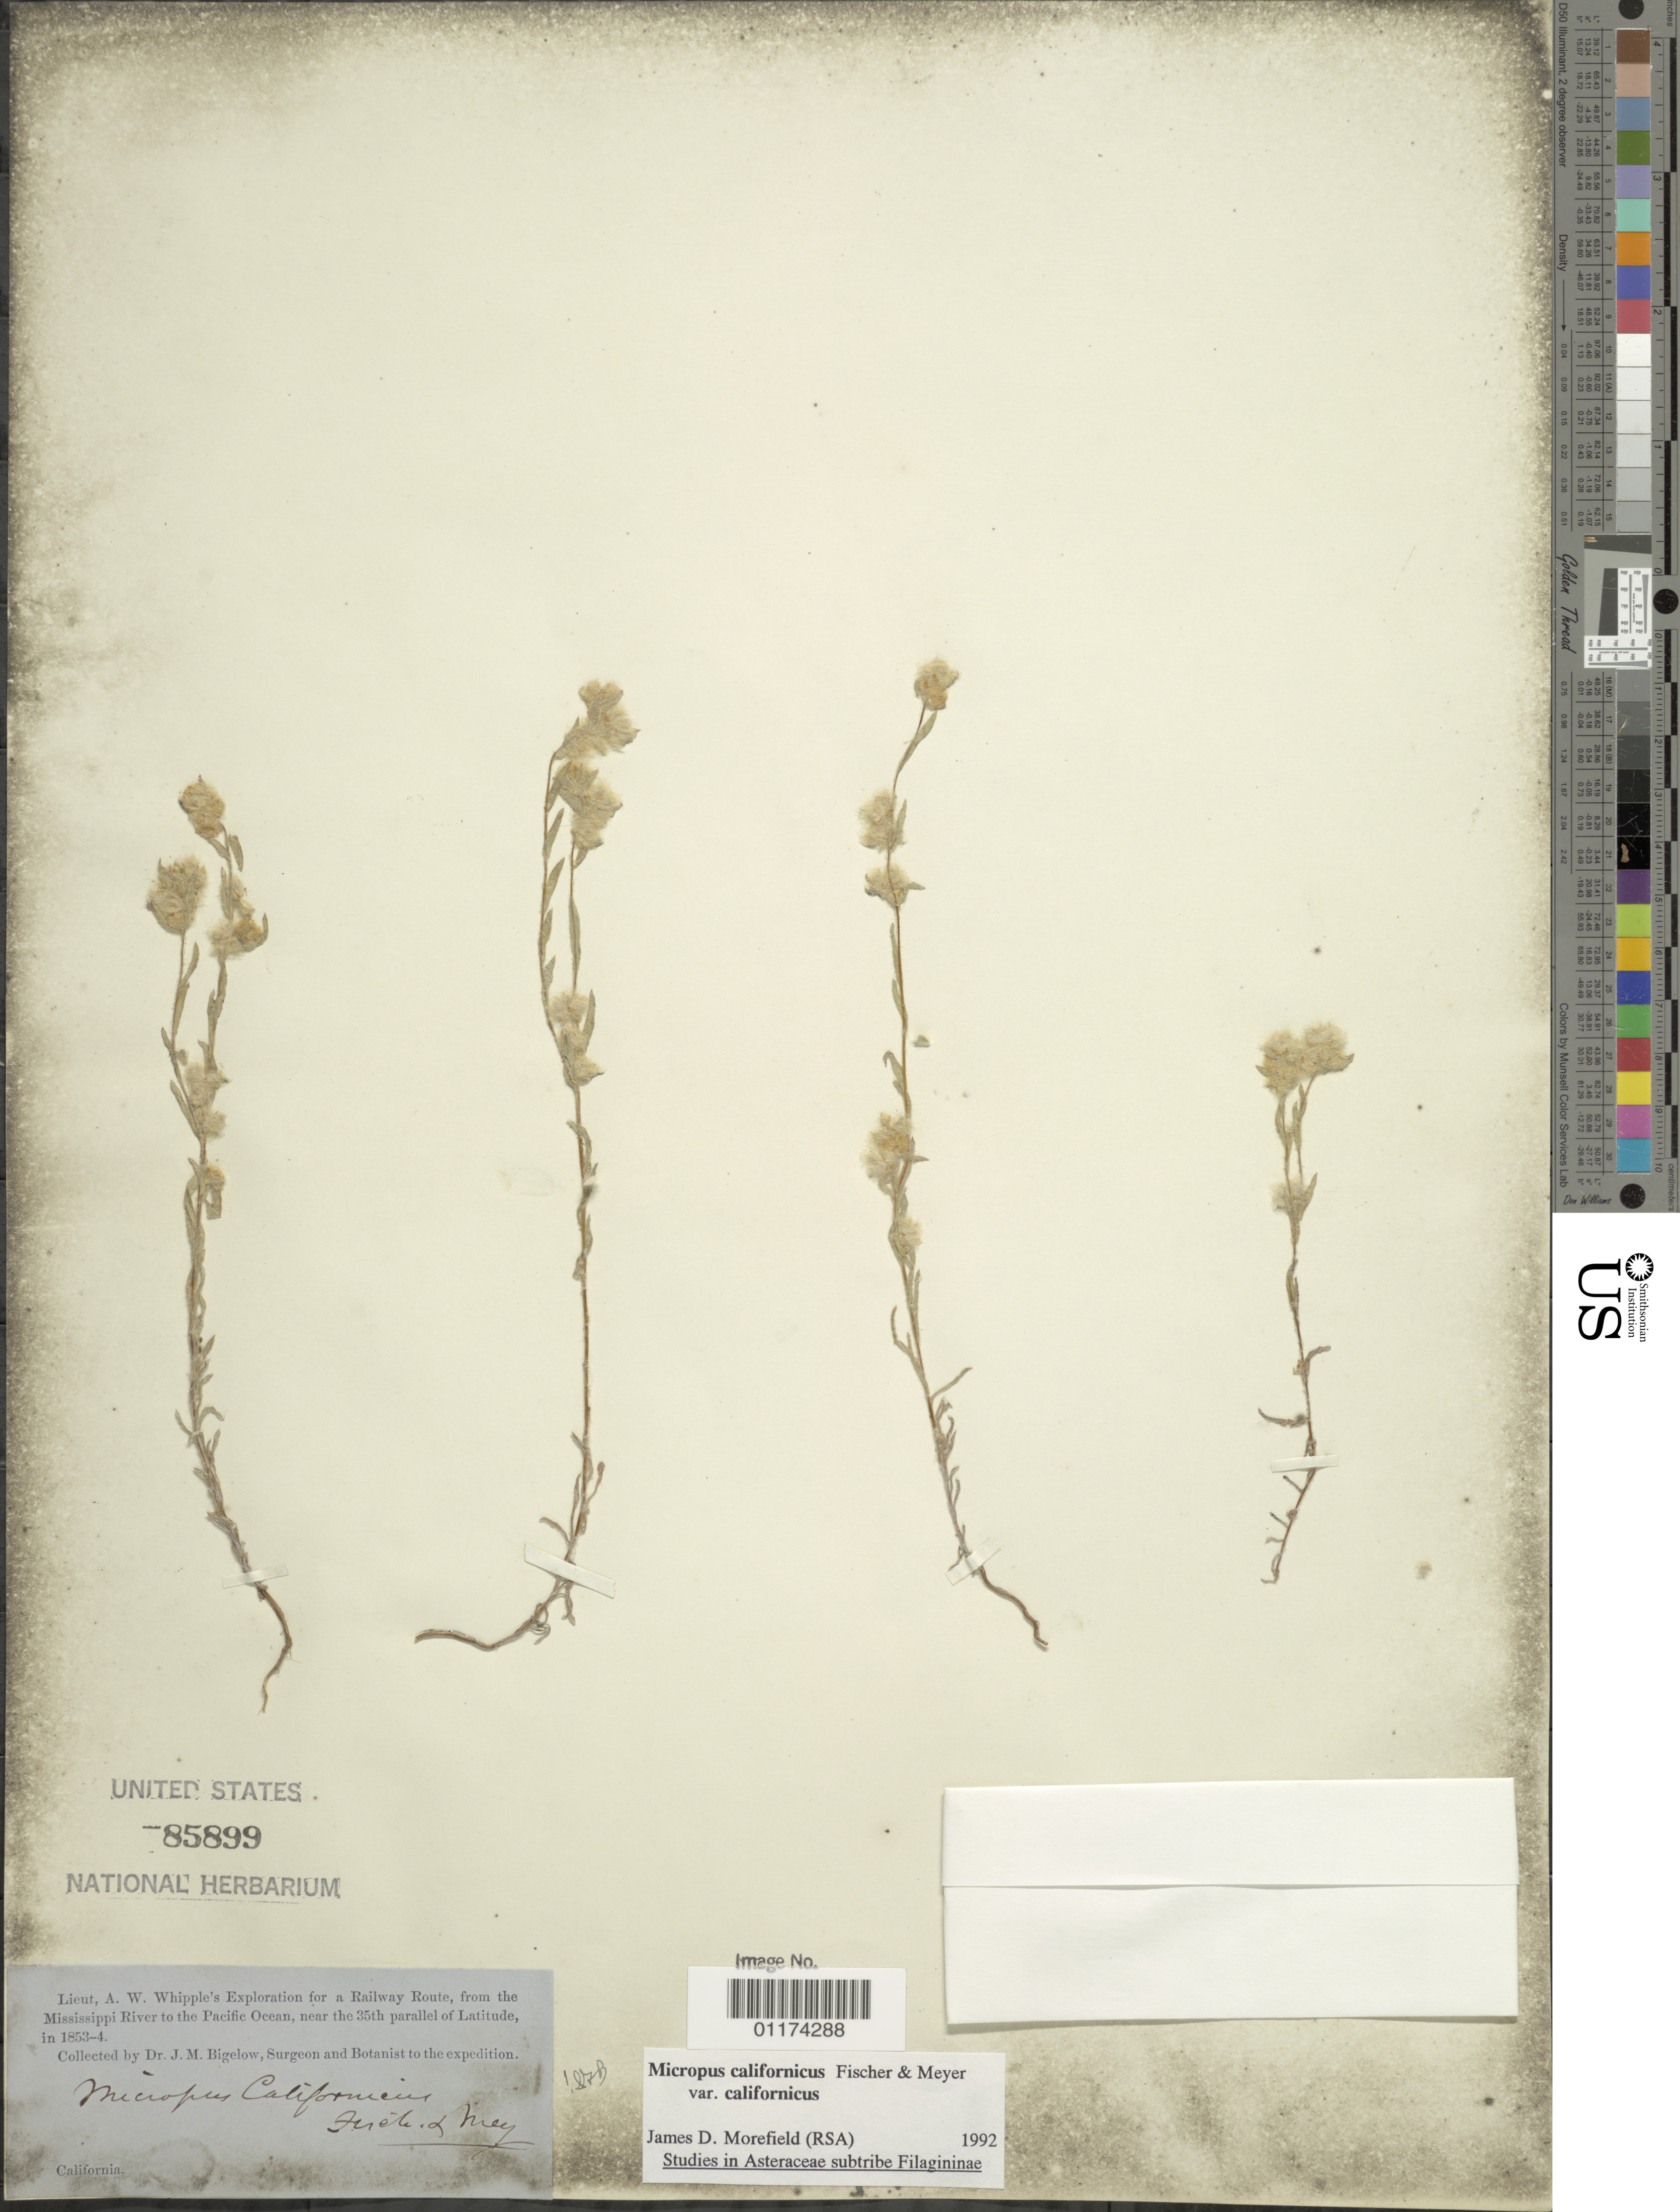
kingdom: Plantae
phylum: Tracheophyta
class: Magnoliopsida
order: Asterales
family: Asteraceae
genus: Micropus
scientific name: Micropus californicus var. californicus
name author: Fisch. & C.A. Mey.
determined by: Morefield, James D., (RSA), Rancho Santa Ana Botanic Garden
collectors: J. M. Bigelow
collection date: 1853/1854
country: United States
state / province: California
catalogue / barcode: US 85899